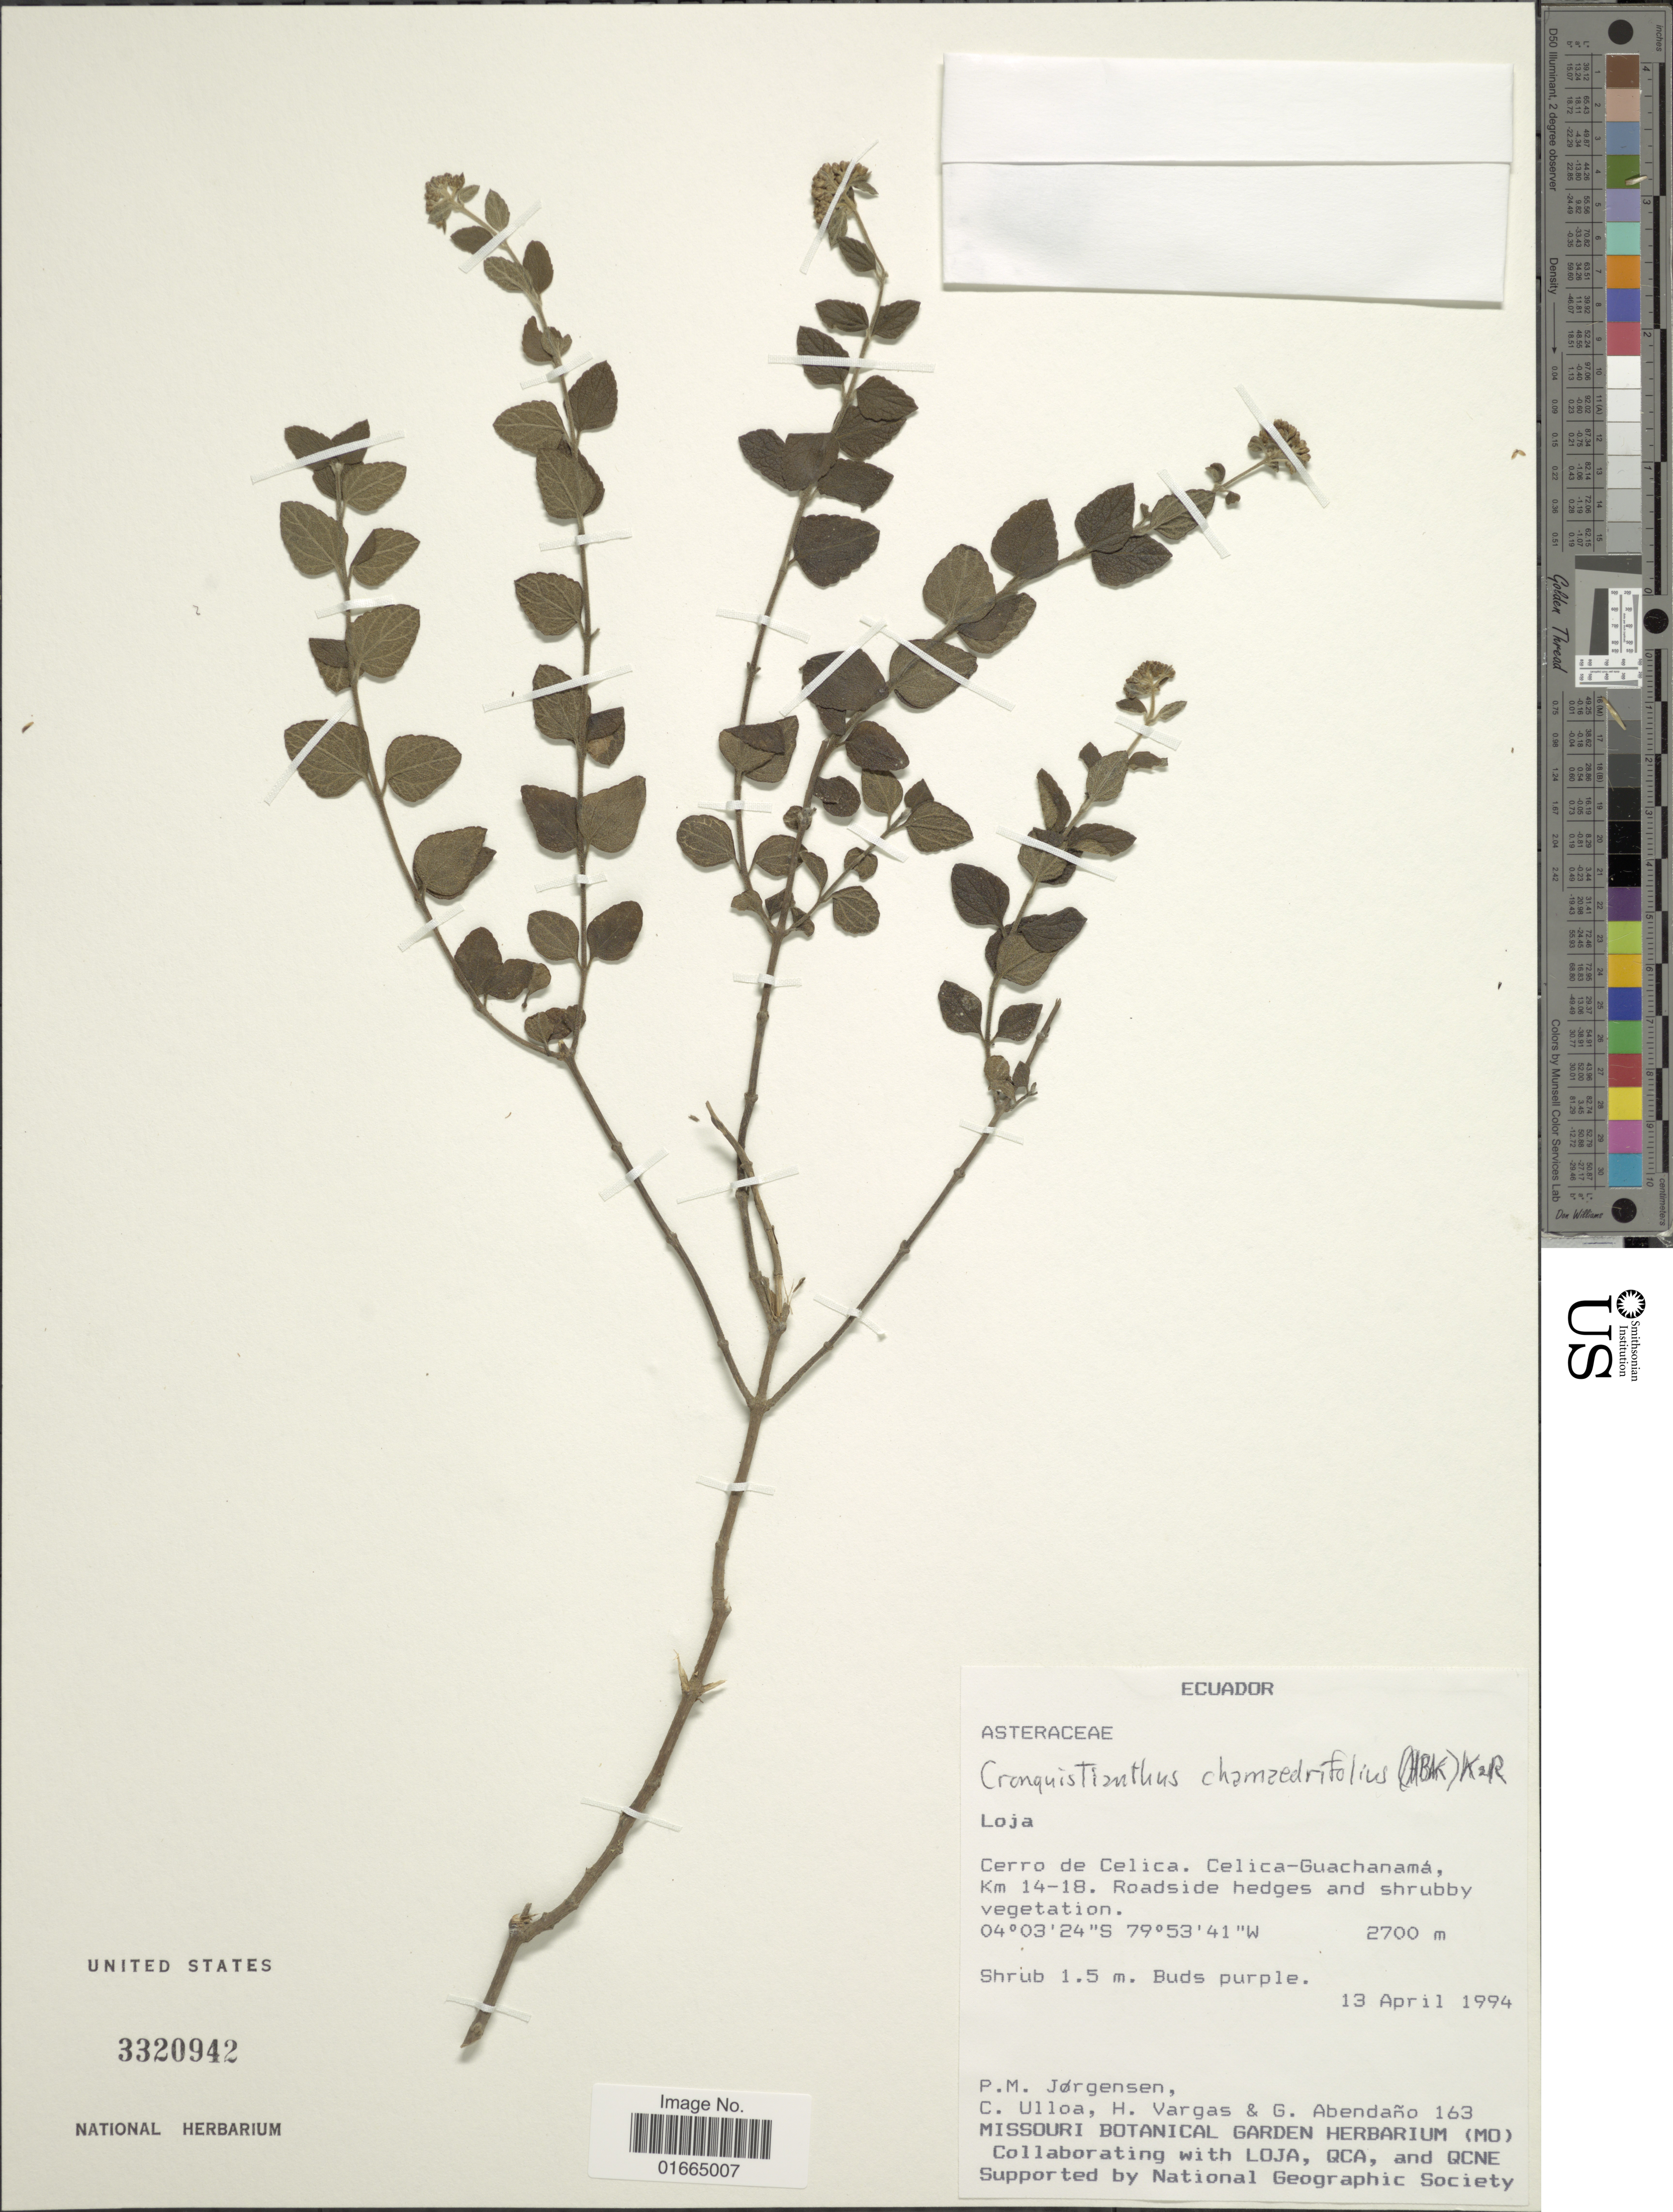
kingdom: Plantae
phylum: Tracheophyta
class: Magnoliopsida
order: Asterales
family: Asteraceae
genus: Cronquistianthus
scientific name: Cronquistianthus chamaedrifolius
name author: (Kunth) R.M. King & H. Rob.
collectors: P. M. Jørgensen, C. Ulloa, H. Vargas & G. Abendaño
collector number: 163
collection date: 1994-04-13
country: Ecuador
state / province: Loja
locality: Loja. Cerro de Celica. Celica-Guachanamá, Km 14-18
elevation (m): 2700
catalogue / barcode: US 3320942